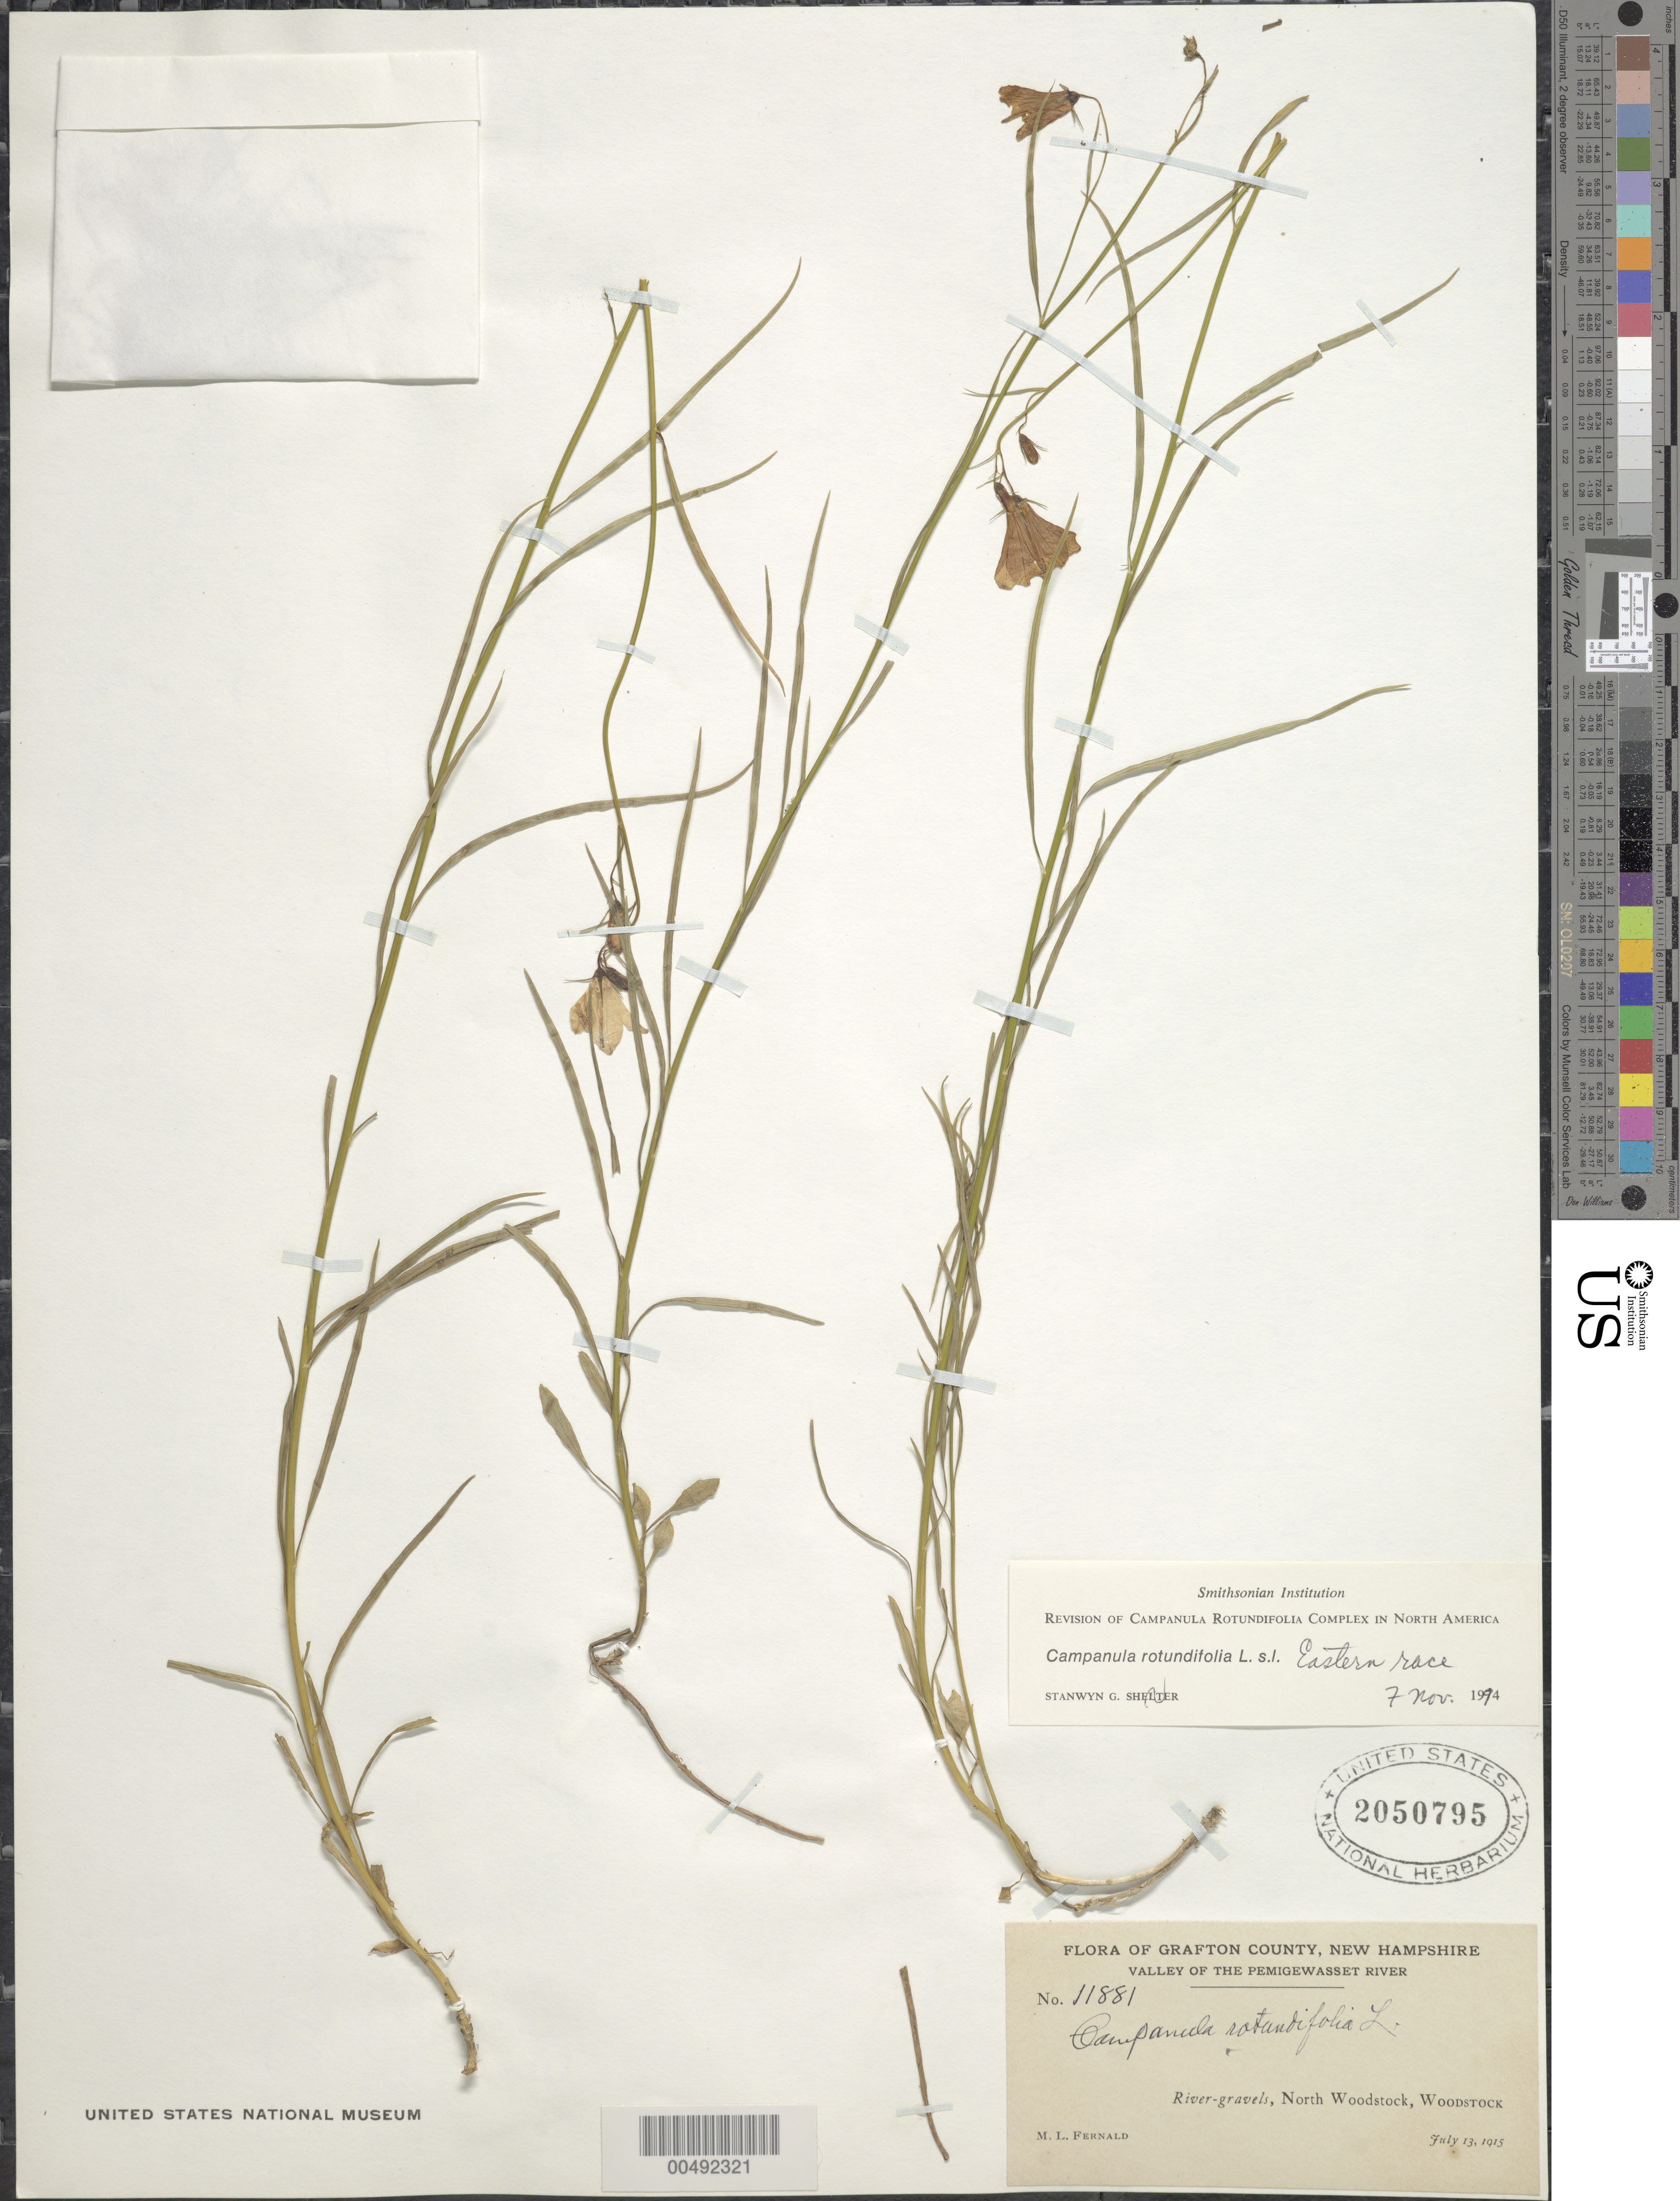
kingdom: Plantae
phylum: Tracheophyta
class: Magnoliopsida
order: Asterales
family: Campanulaceae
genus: Campanula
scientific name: Campanula rotundifolia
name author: L.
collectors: M. L. Fernald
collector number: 11881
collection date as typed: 13 Jul 1915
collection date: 1915-07-13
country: United States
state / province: New Hampshire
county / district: Grafton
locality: Valley of the Pemigewasset River, Woodstock, North Woodstock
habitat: river-gravels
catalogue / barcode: US 2050795